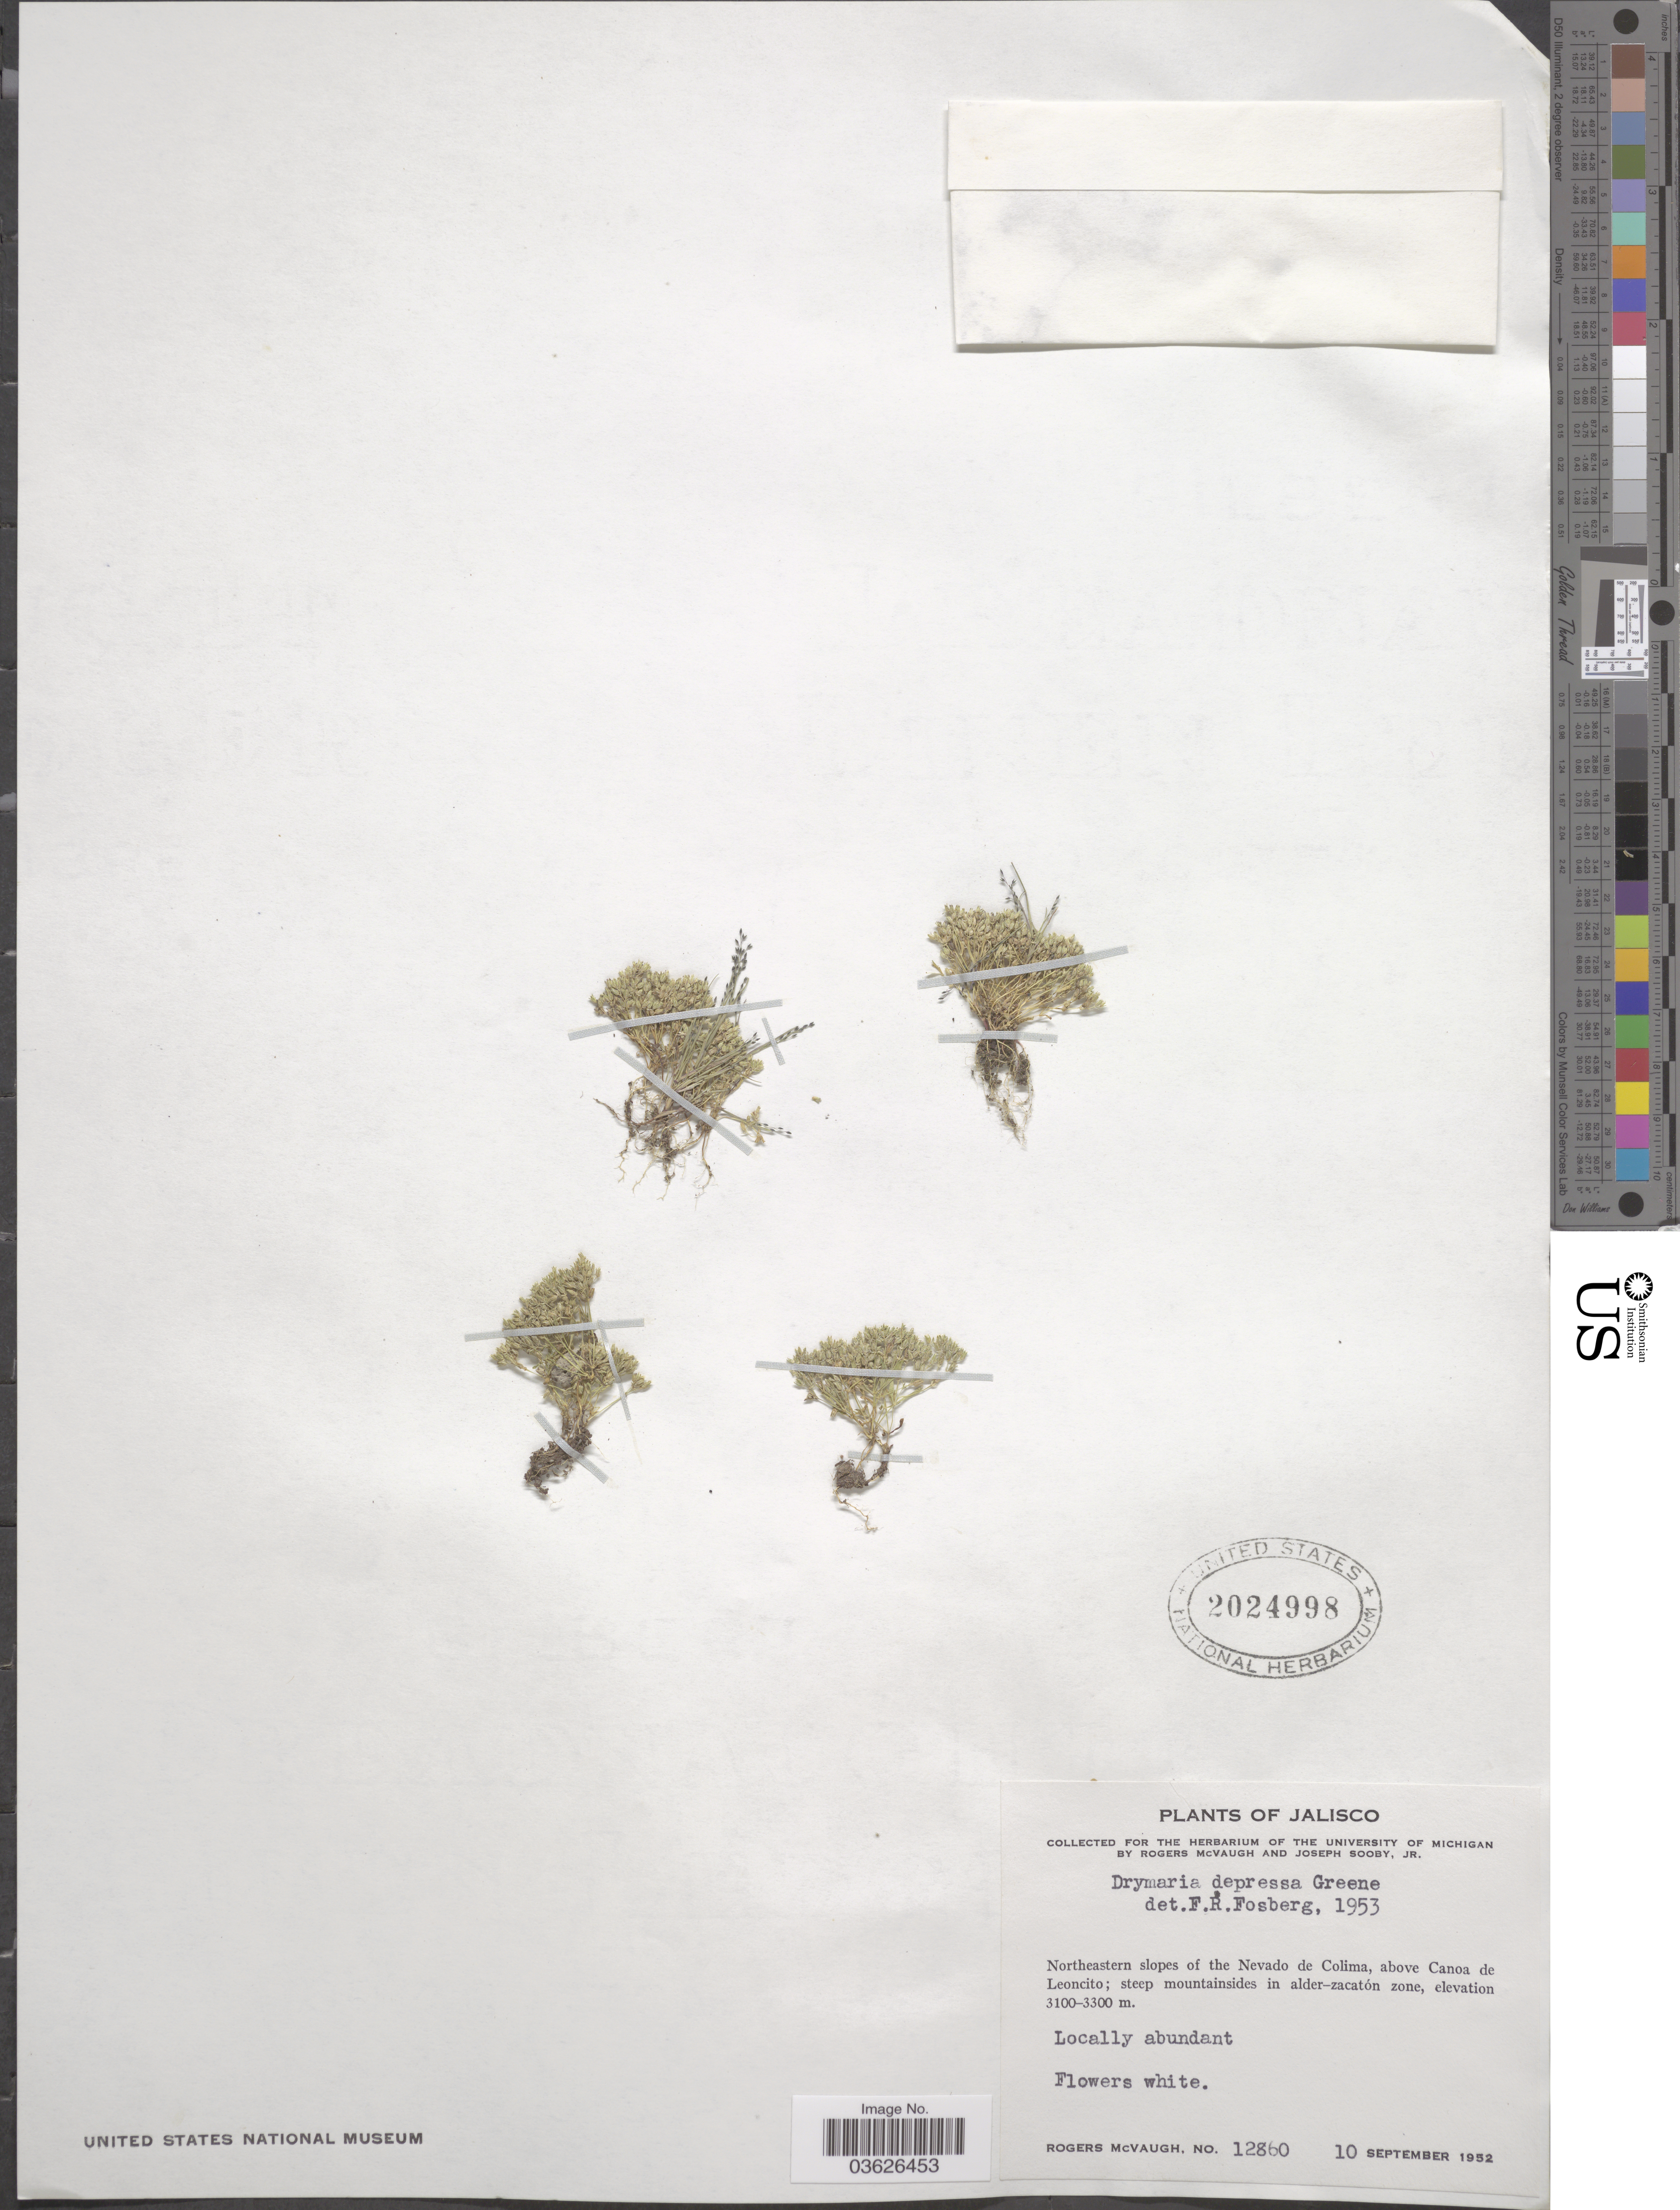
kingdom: Plantae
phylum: Tracheophyta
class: Magnoliopsida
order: Caryophyllales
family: Caryophyllaceae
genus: Drymaria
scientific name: Drymaria effusa var. depressa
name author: (Greene) J.A. Duke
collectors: R. McVaugh & J. Sooby Jr.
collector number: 12860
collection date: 1952-09-10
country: Mexico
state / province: Jalisco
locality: Northeastern slopes of the Nevado de Colima, above Canoa de Leoncito.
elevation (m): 3100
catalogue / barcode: US 2024998